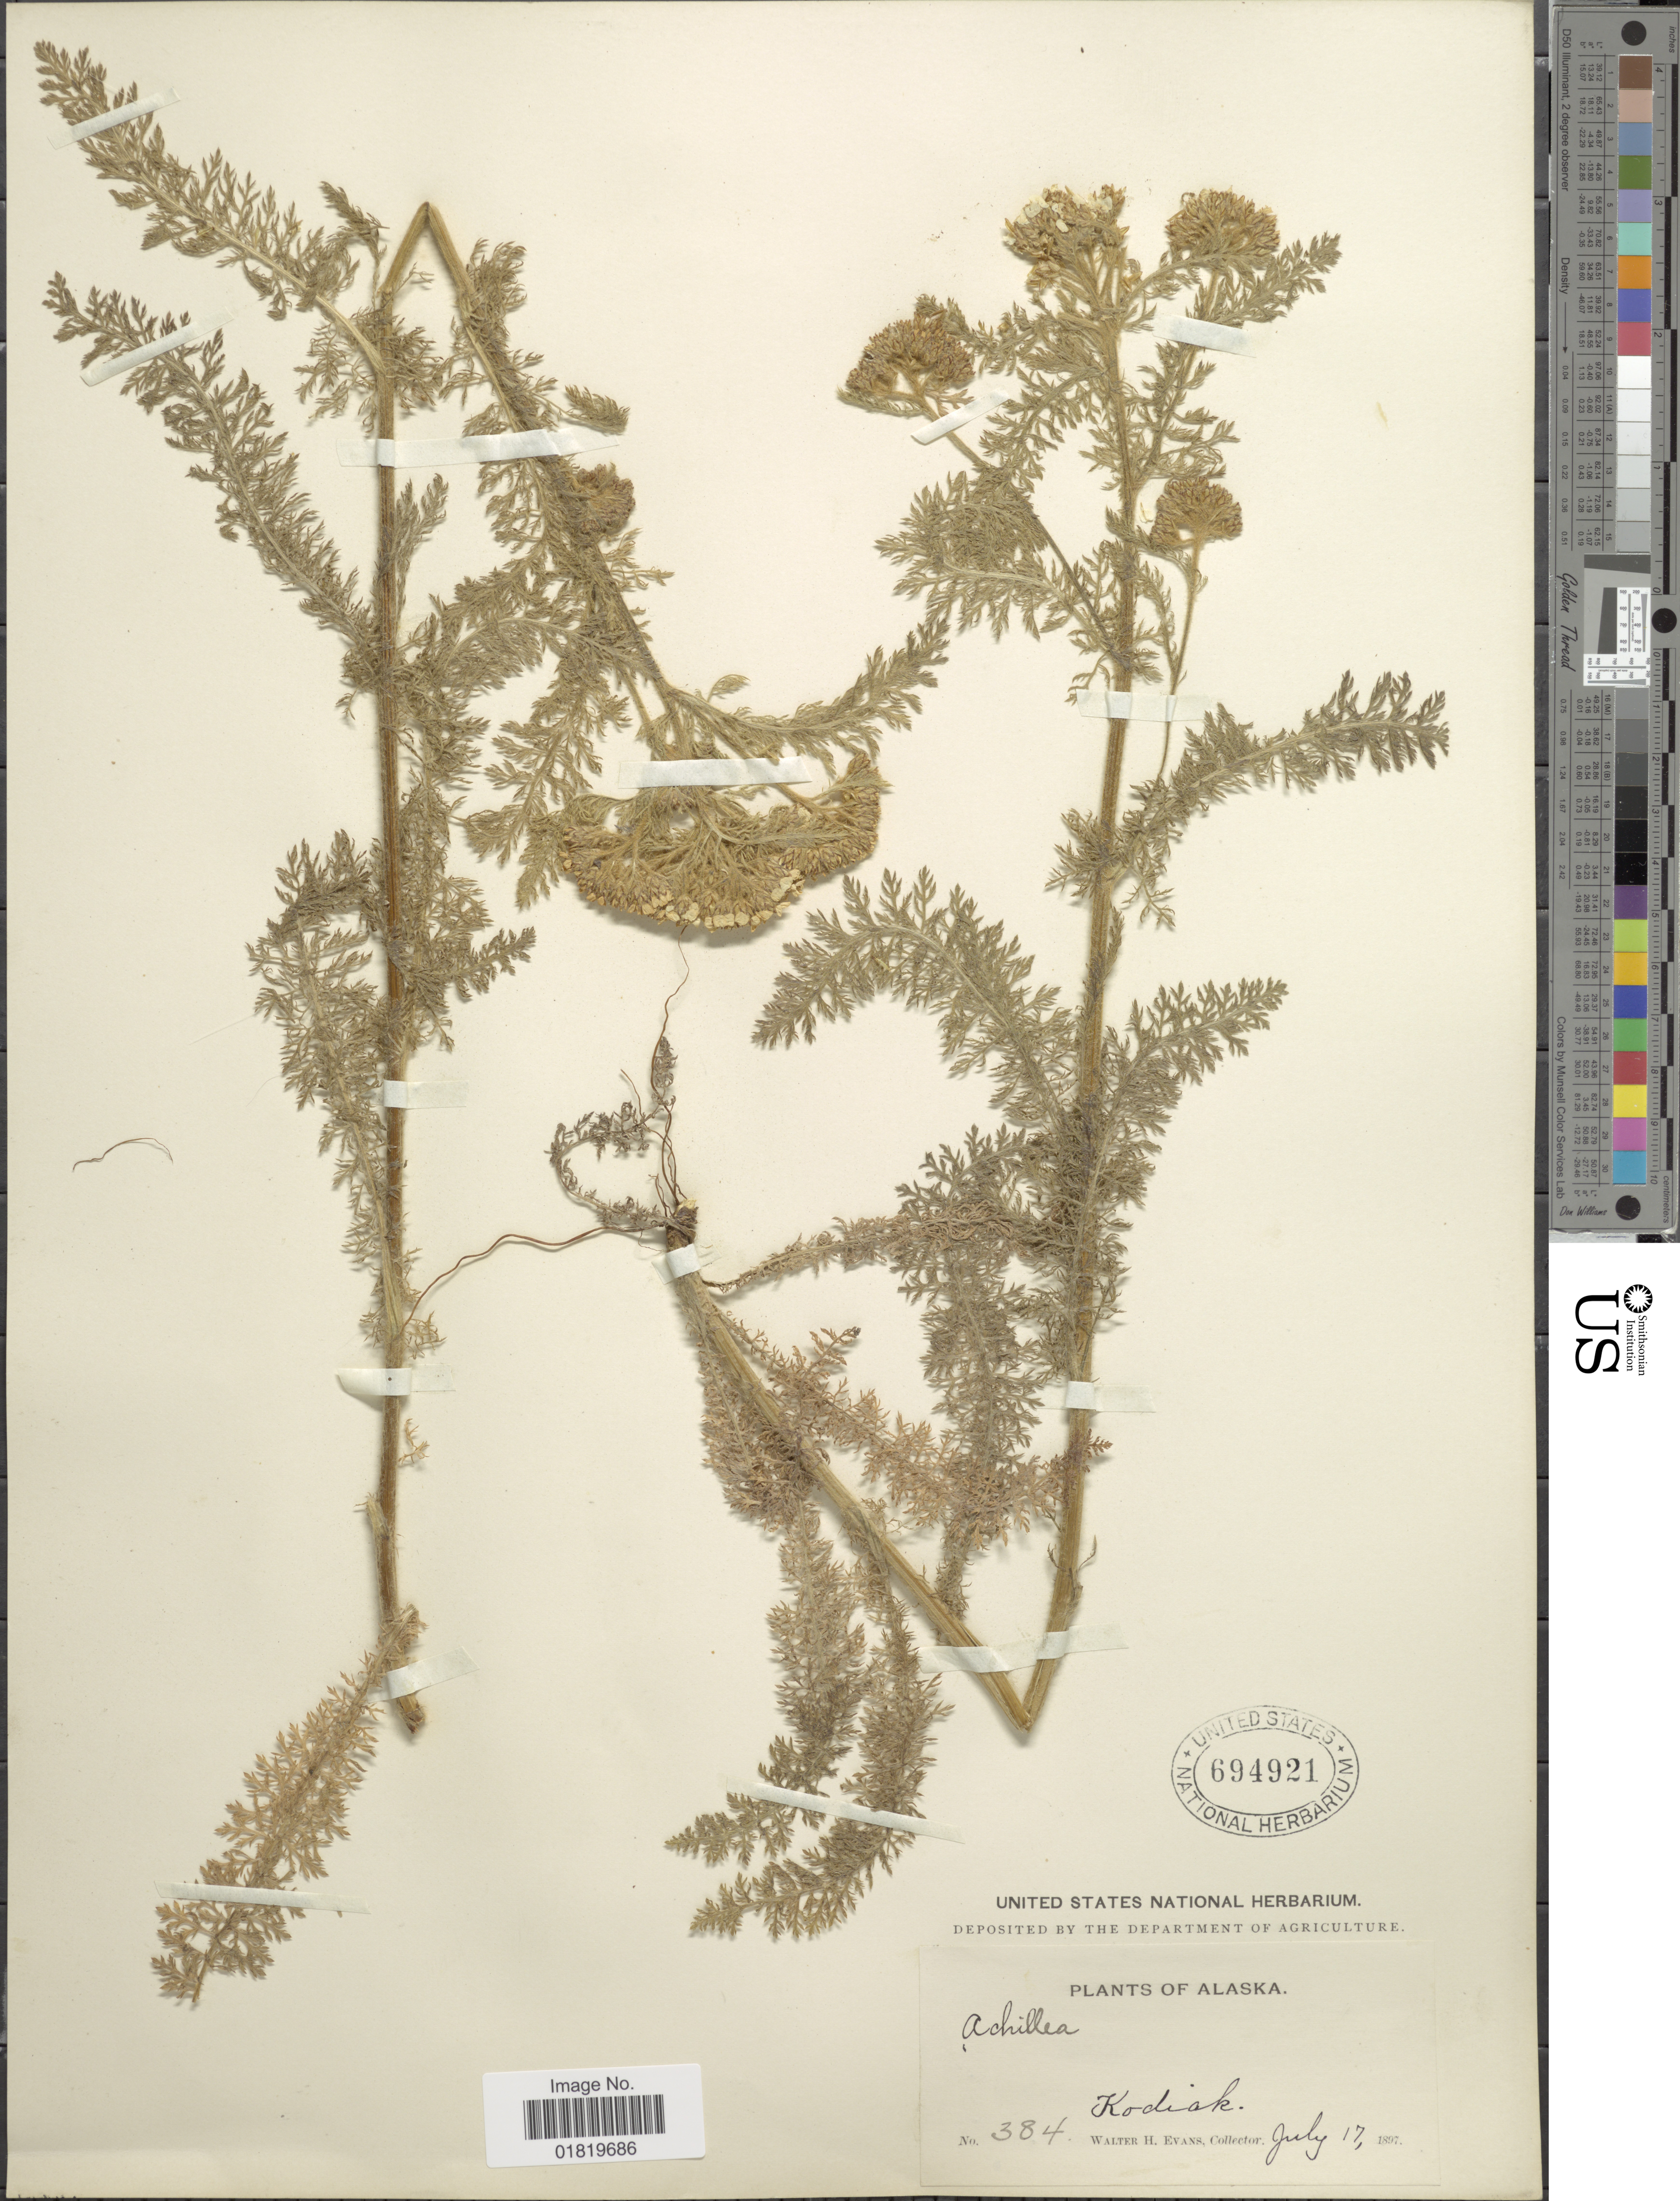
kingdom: Plantae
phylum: Tracheophyta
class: Magnoliopsida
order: Asterales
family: Asteraceae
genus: Achillea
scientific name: Achillea borealis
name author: Bong.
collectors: W. H. Evans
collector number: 384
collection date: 1897-07-17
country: United States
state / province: Alaska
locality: Kodiak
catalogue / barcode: US 694921